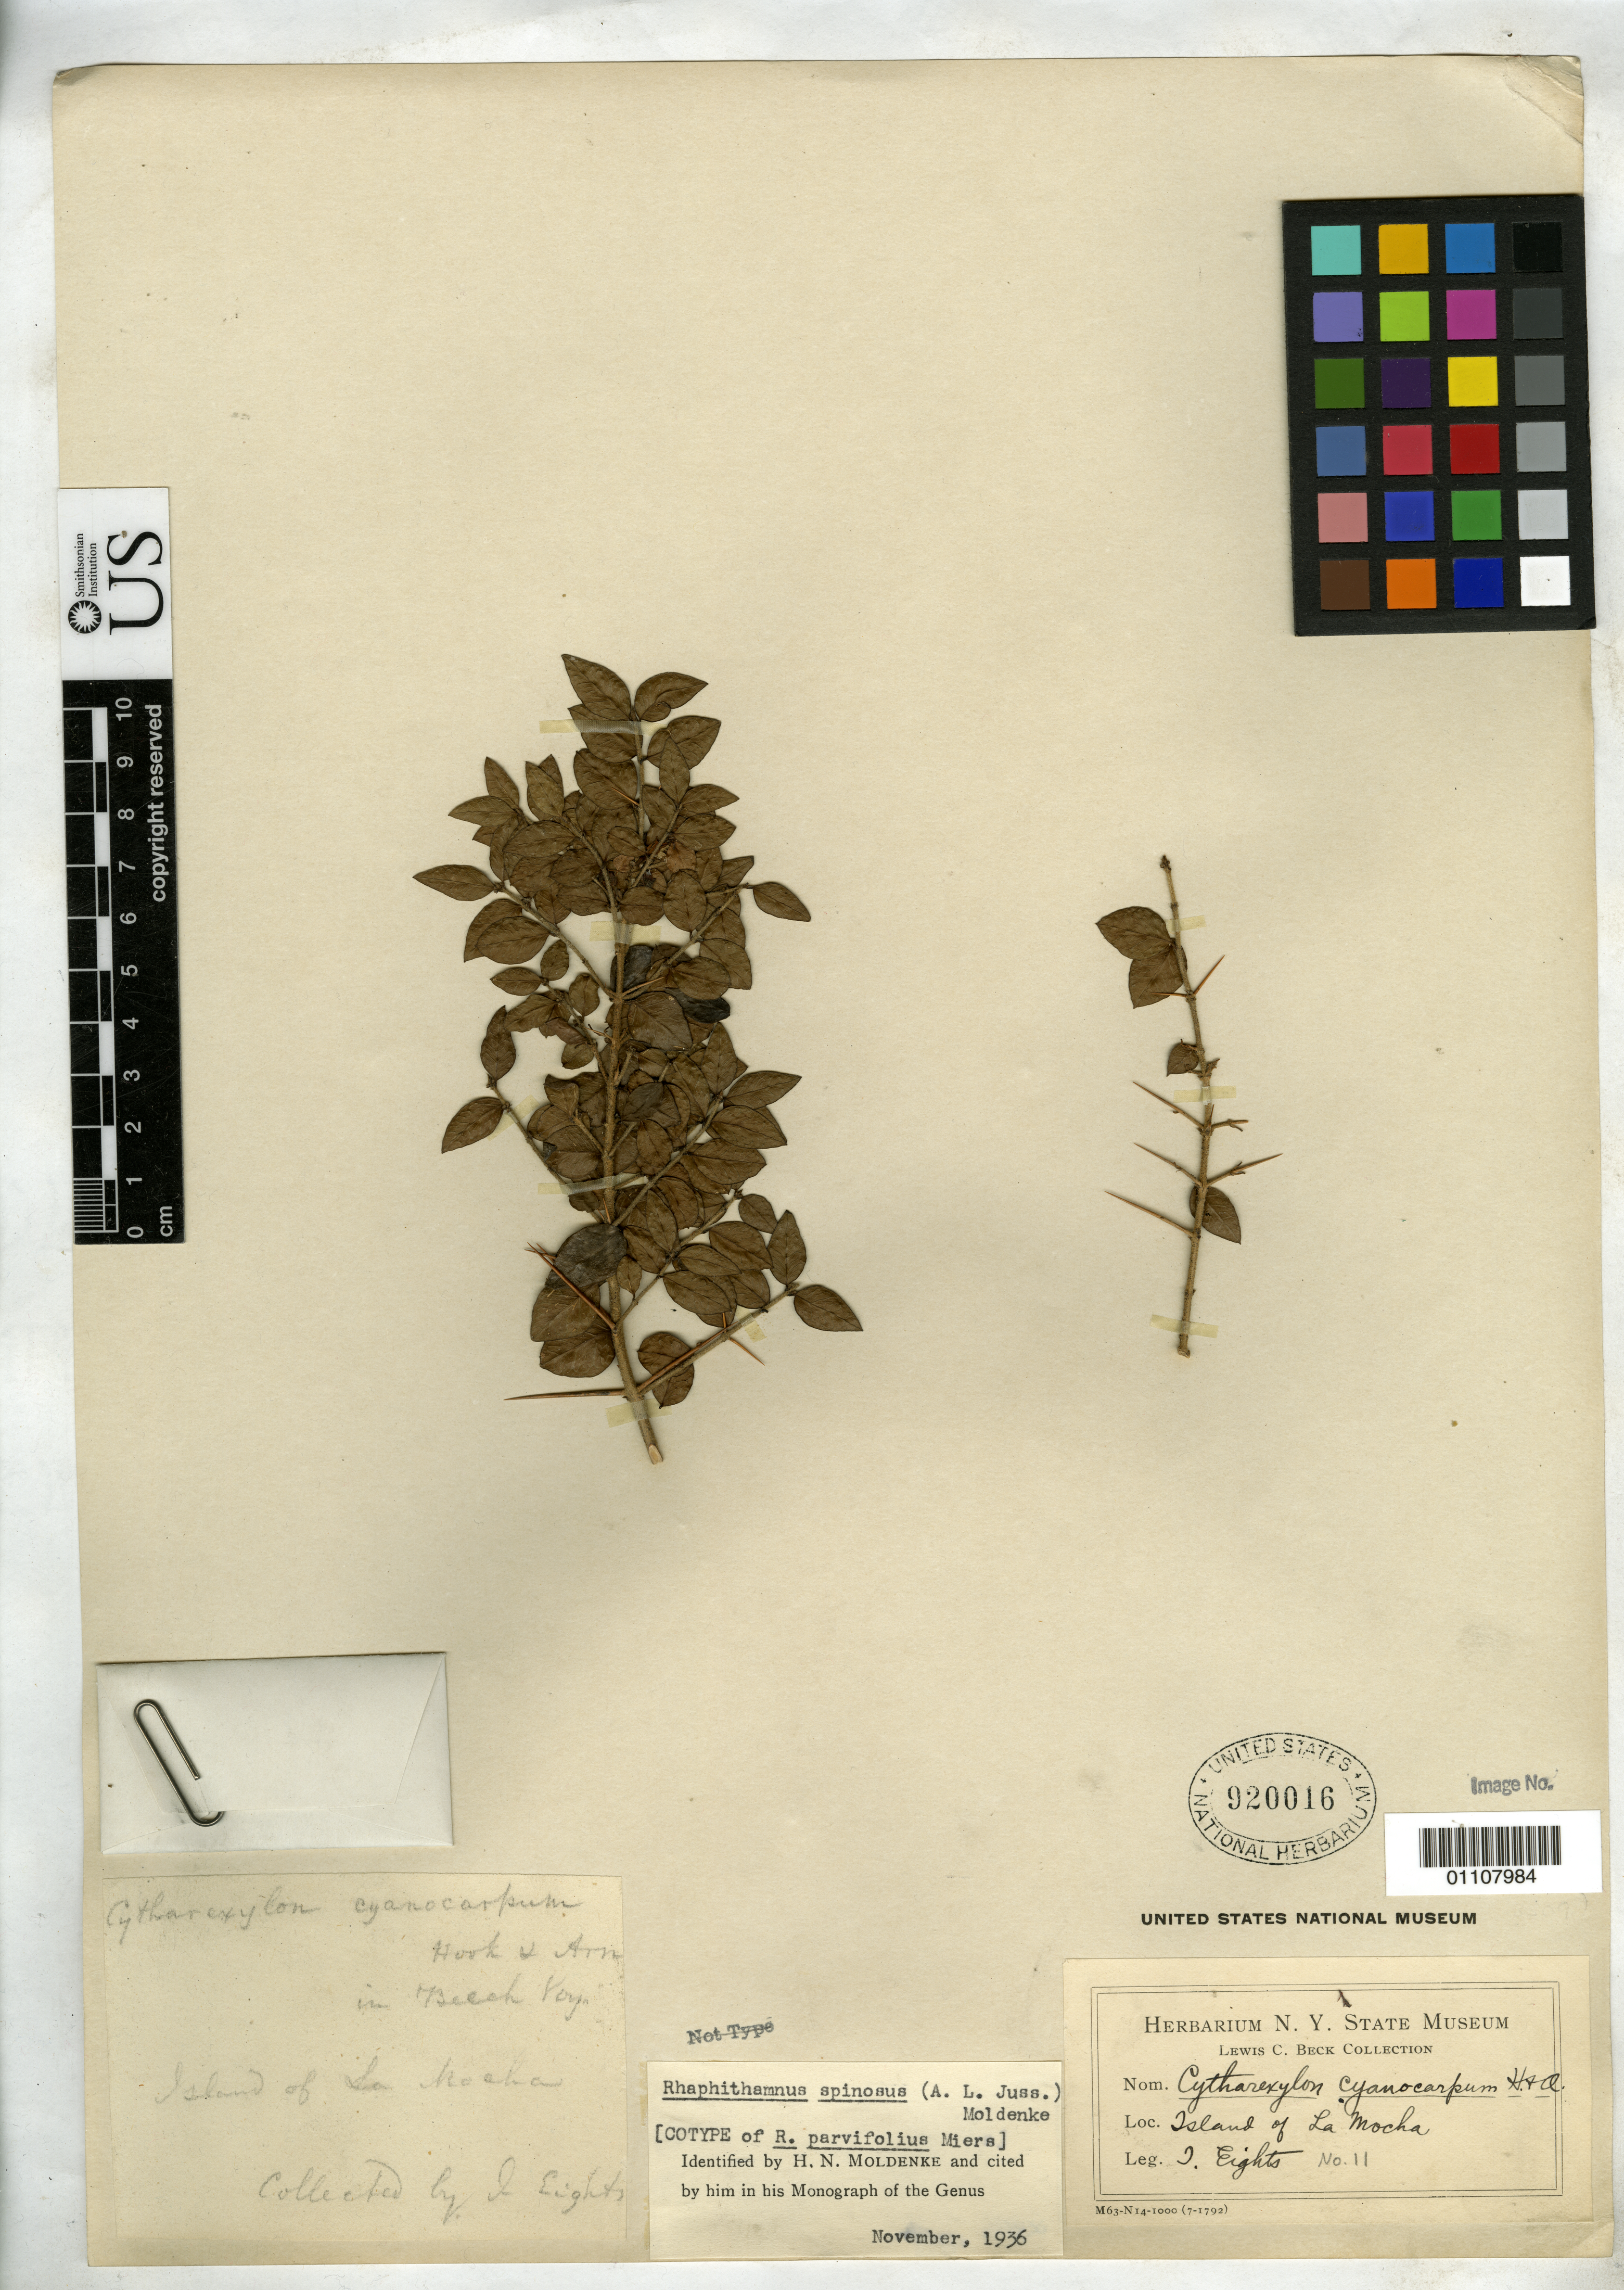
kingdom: Plantae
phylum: Tracheophyta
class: Magnoliopsida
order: Lamiales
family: Verbenaceae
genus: Rhaphithamnus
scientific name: Rhaphithamnus parvifolius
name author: Miers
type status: Syntype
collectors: J. Eights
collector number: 11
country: Chile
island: Mocha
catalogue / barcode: US 920016